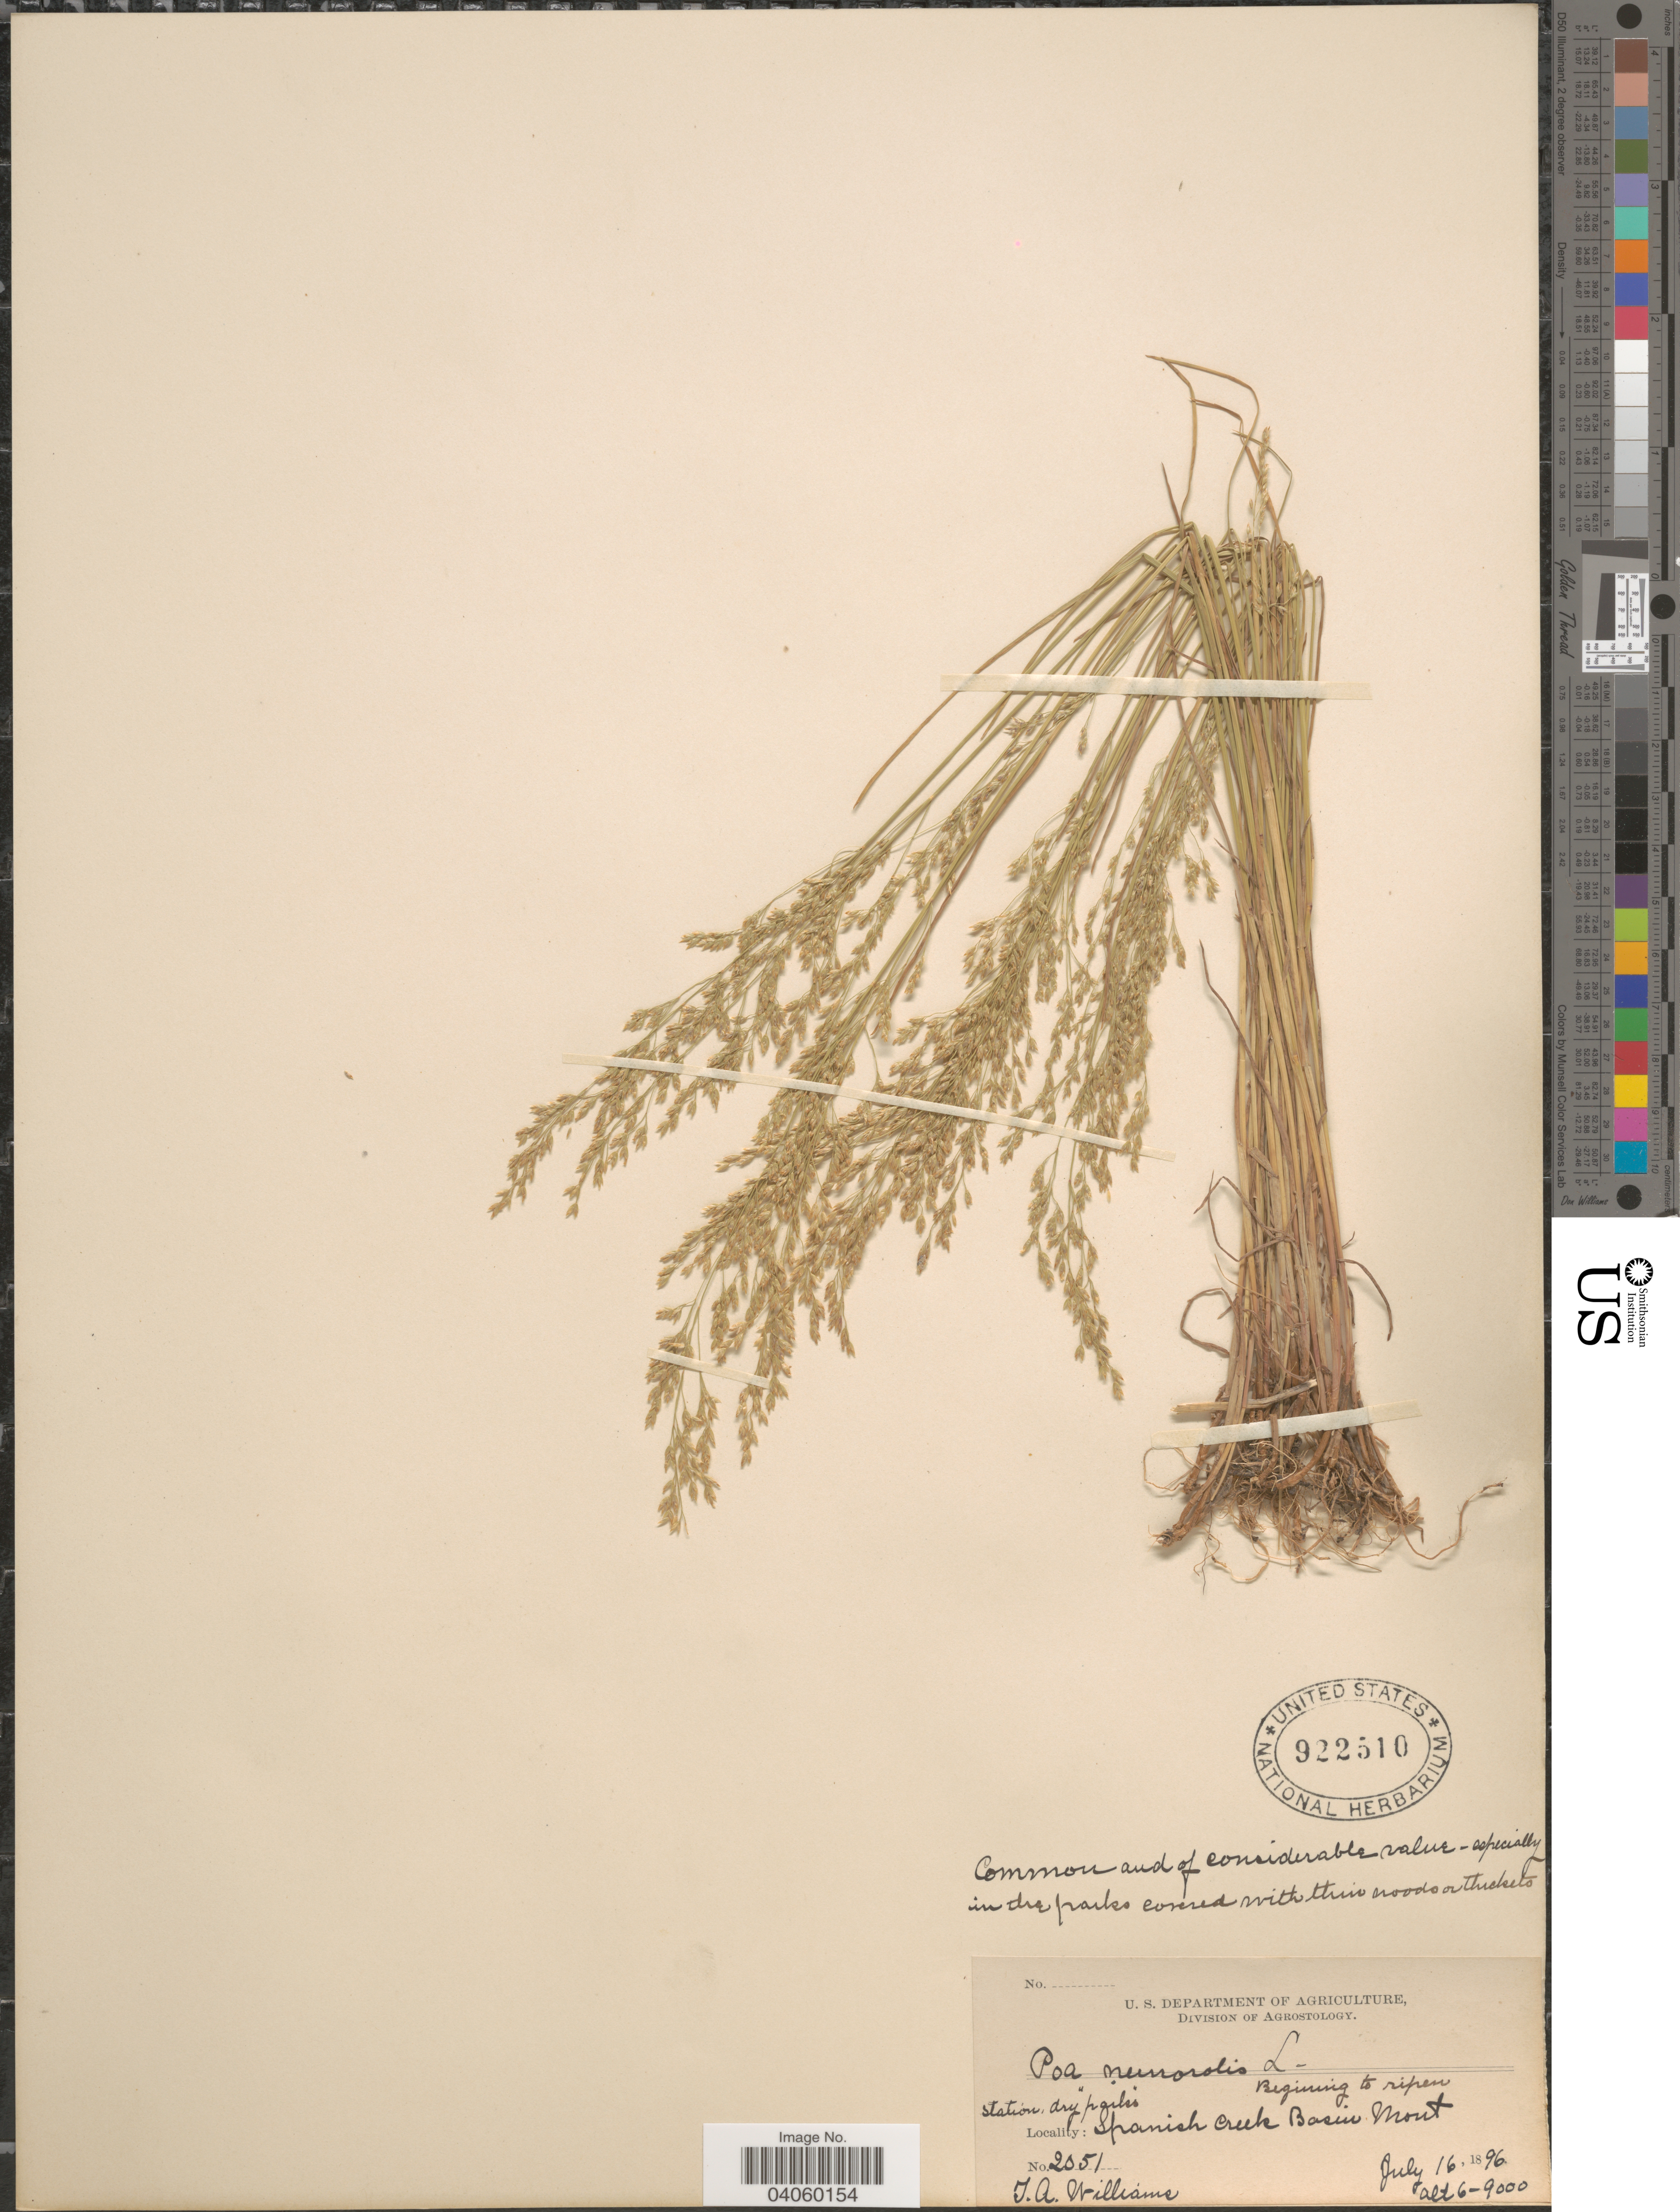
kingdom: Plantae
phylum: Tracheophyta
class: Liliopsida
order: Poales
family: Poaceae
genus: Poa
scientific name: Poa interior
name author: Rydb.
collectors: T. Williams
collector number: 2051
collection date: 1896-07-16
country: United States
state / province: Montana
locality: Spanish Creek Basin.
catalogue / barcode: US 922510